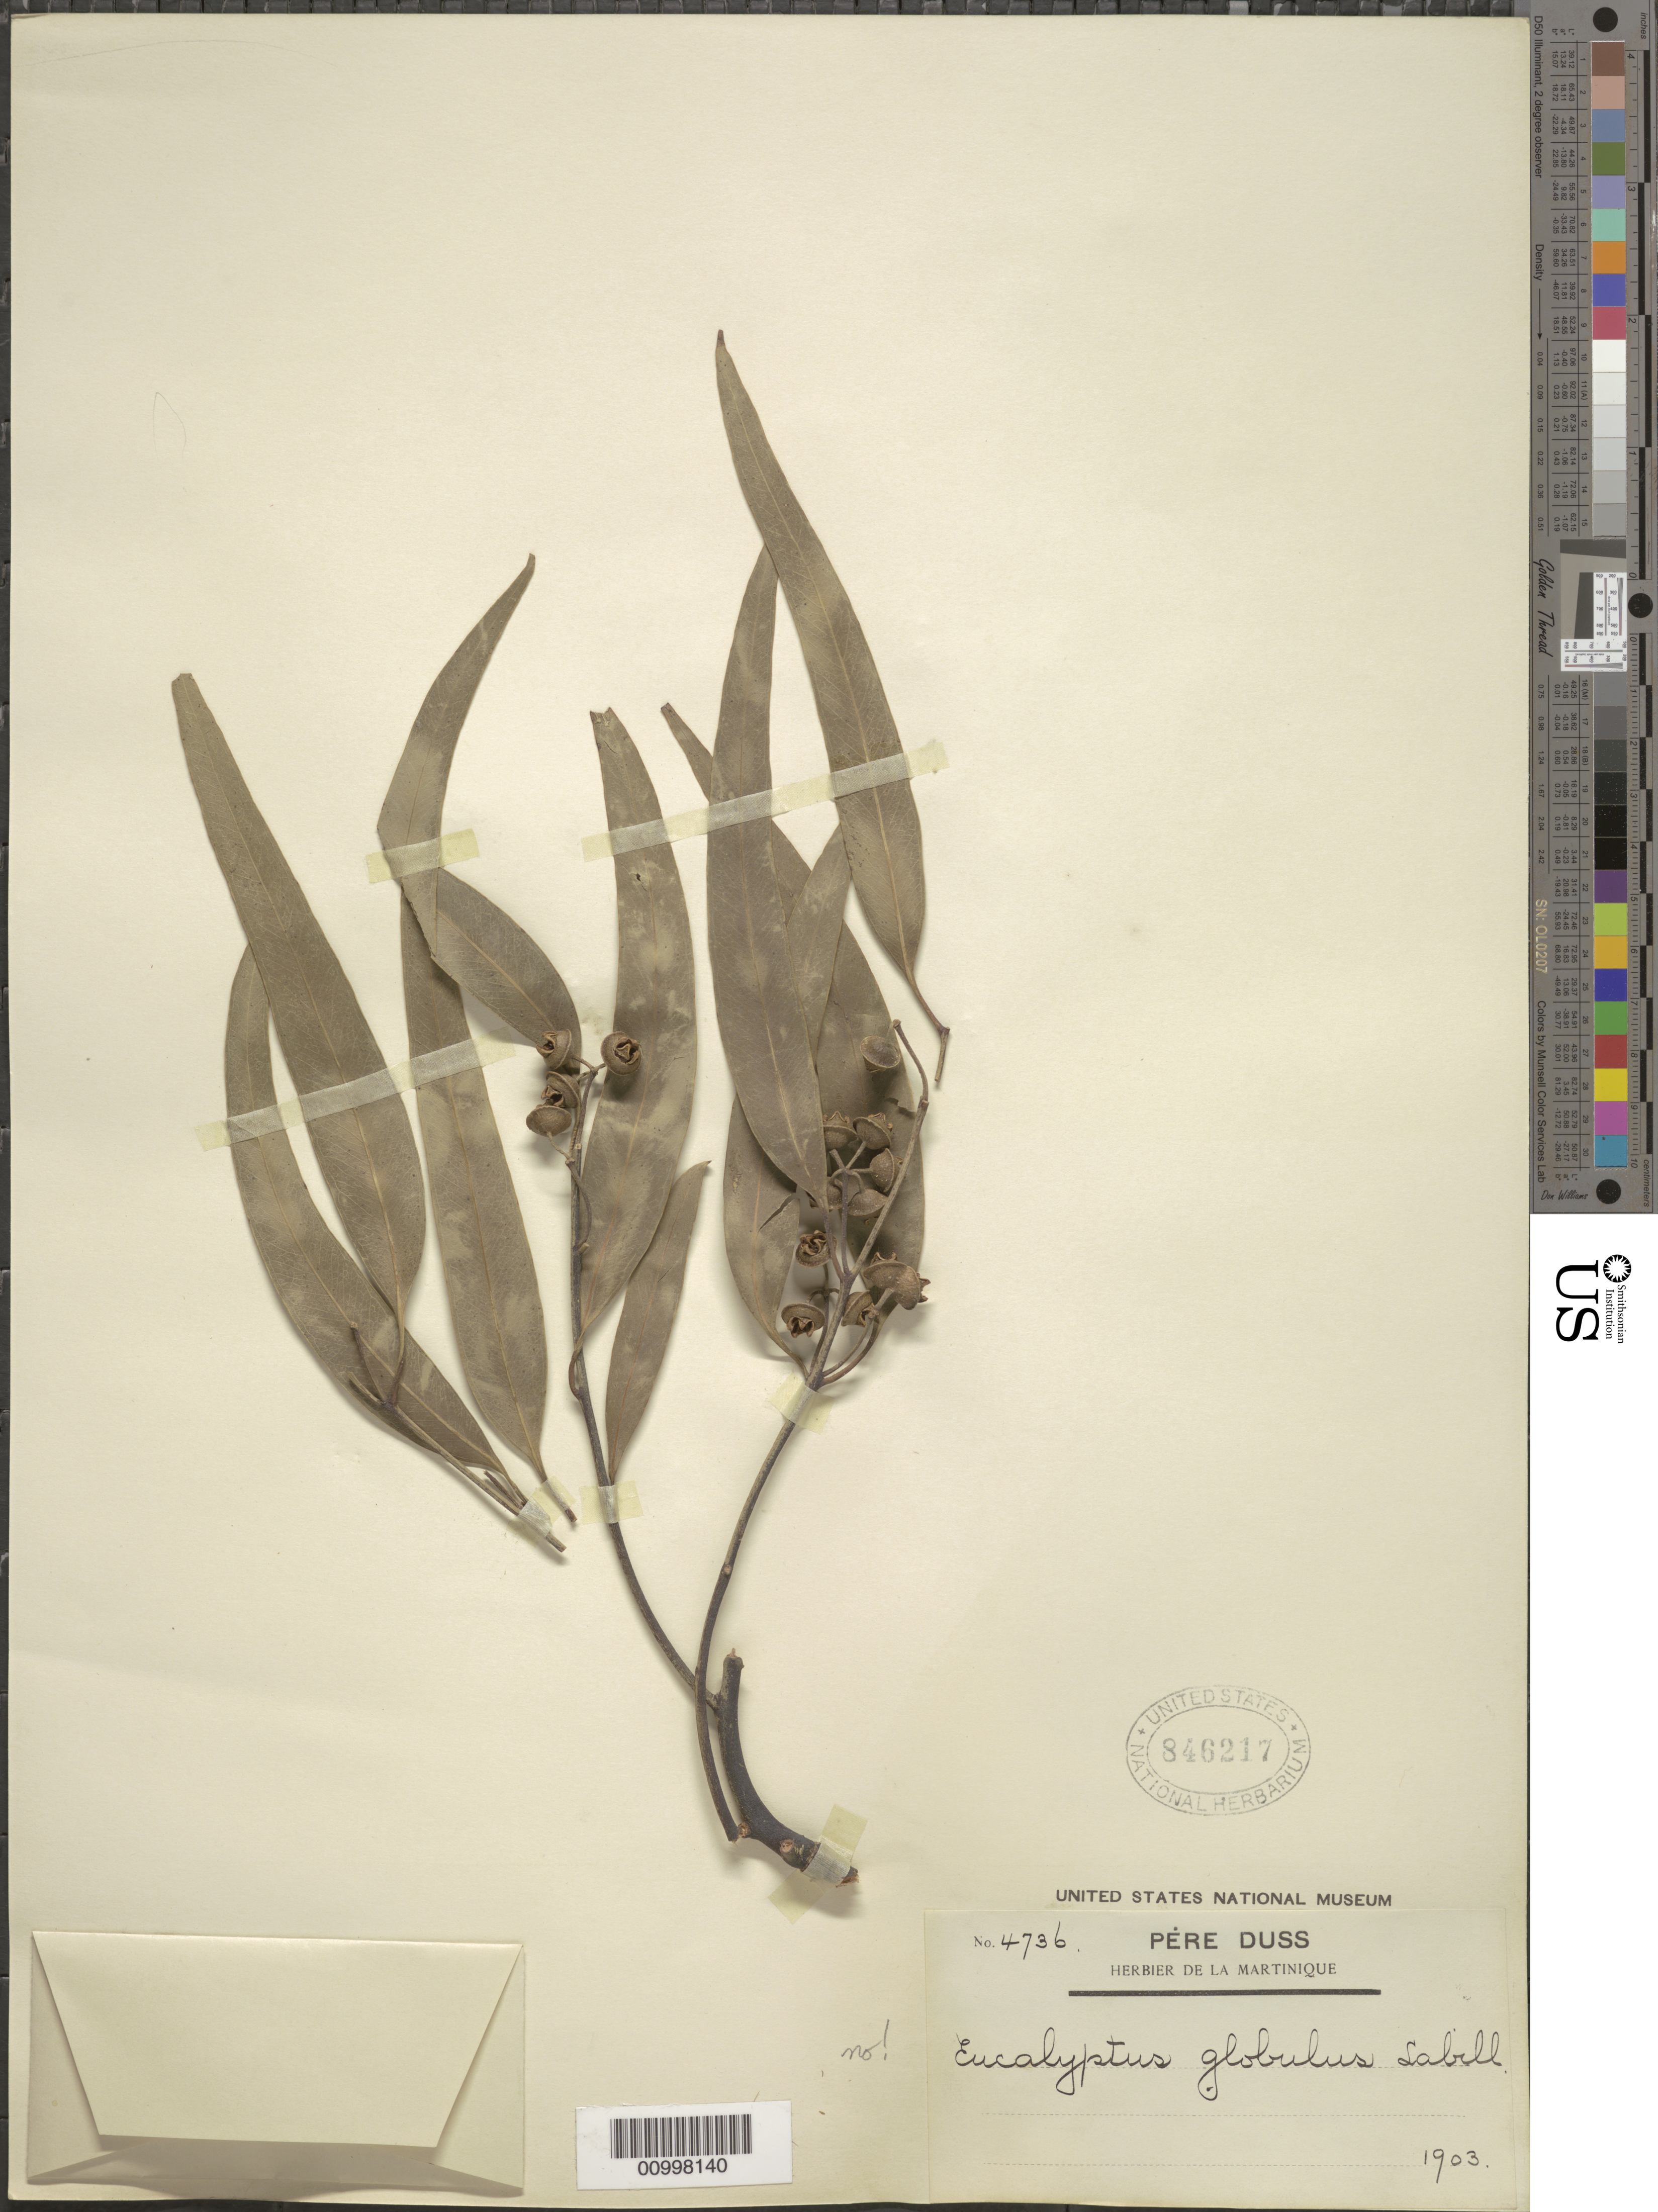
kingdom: Plantae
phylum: Tracheophyta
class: Magnoliopsida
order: Myrtales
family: Myrtaceae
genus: Eucalyptus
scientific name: Eucalyptus globulus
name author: Labill.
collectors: Père Duss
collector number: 4736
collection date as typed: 1903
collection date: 1903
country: Martinique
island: Martinique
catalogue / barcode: US 846217